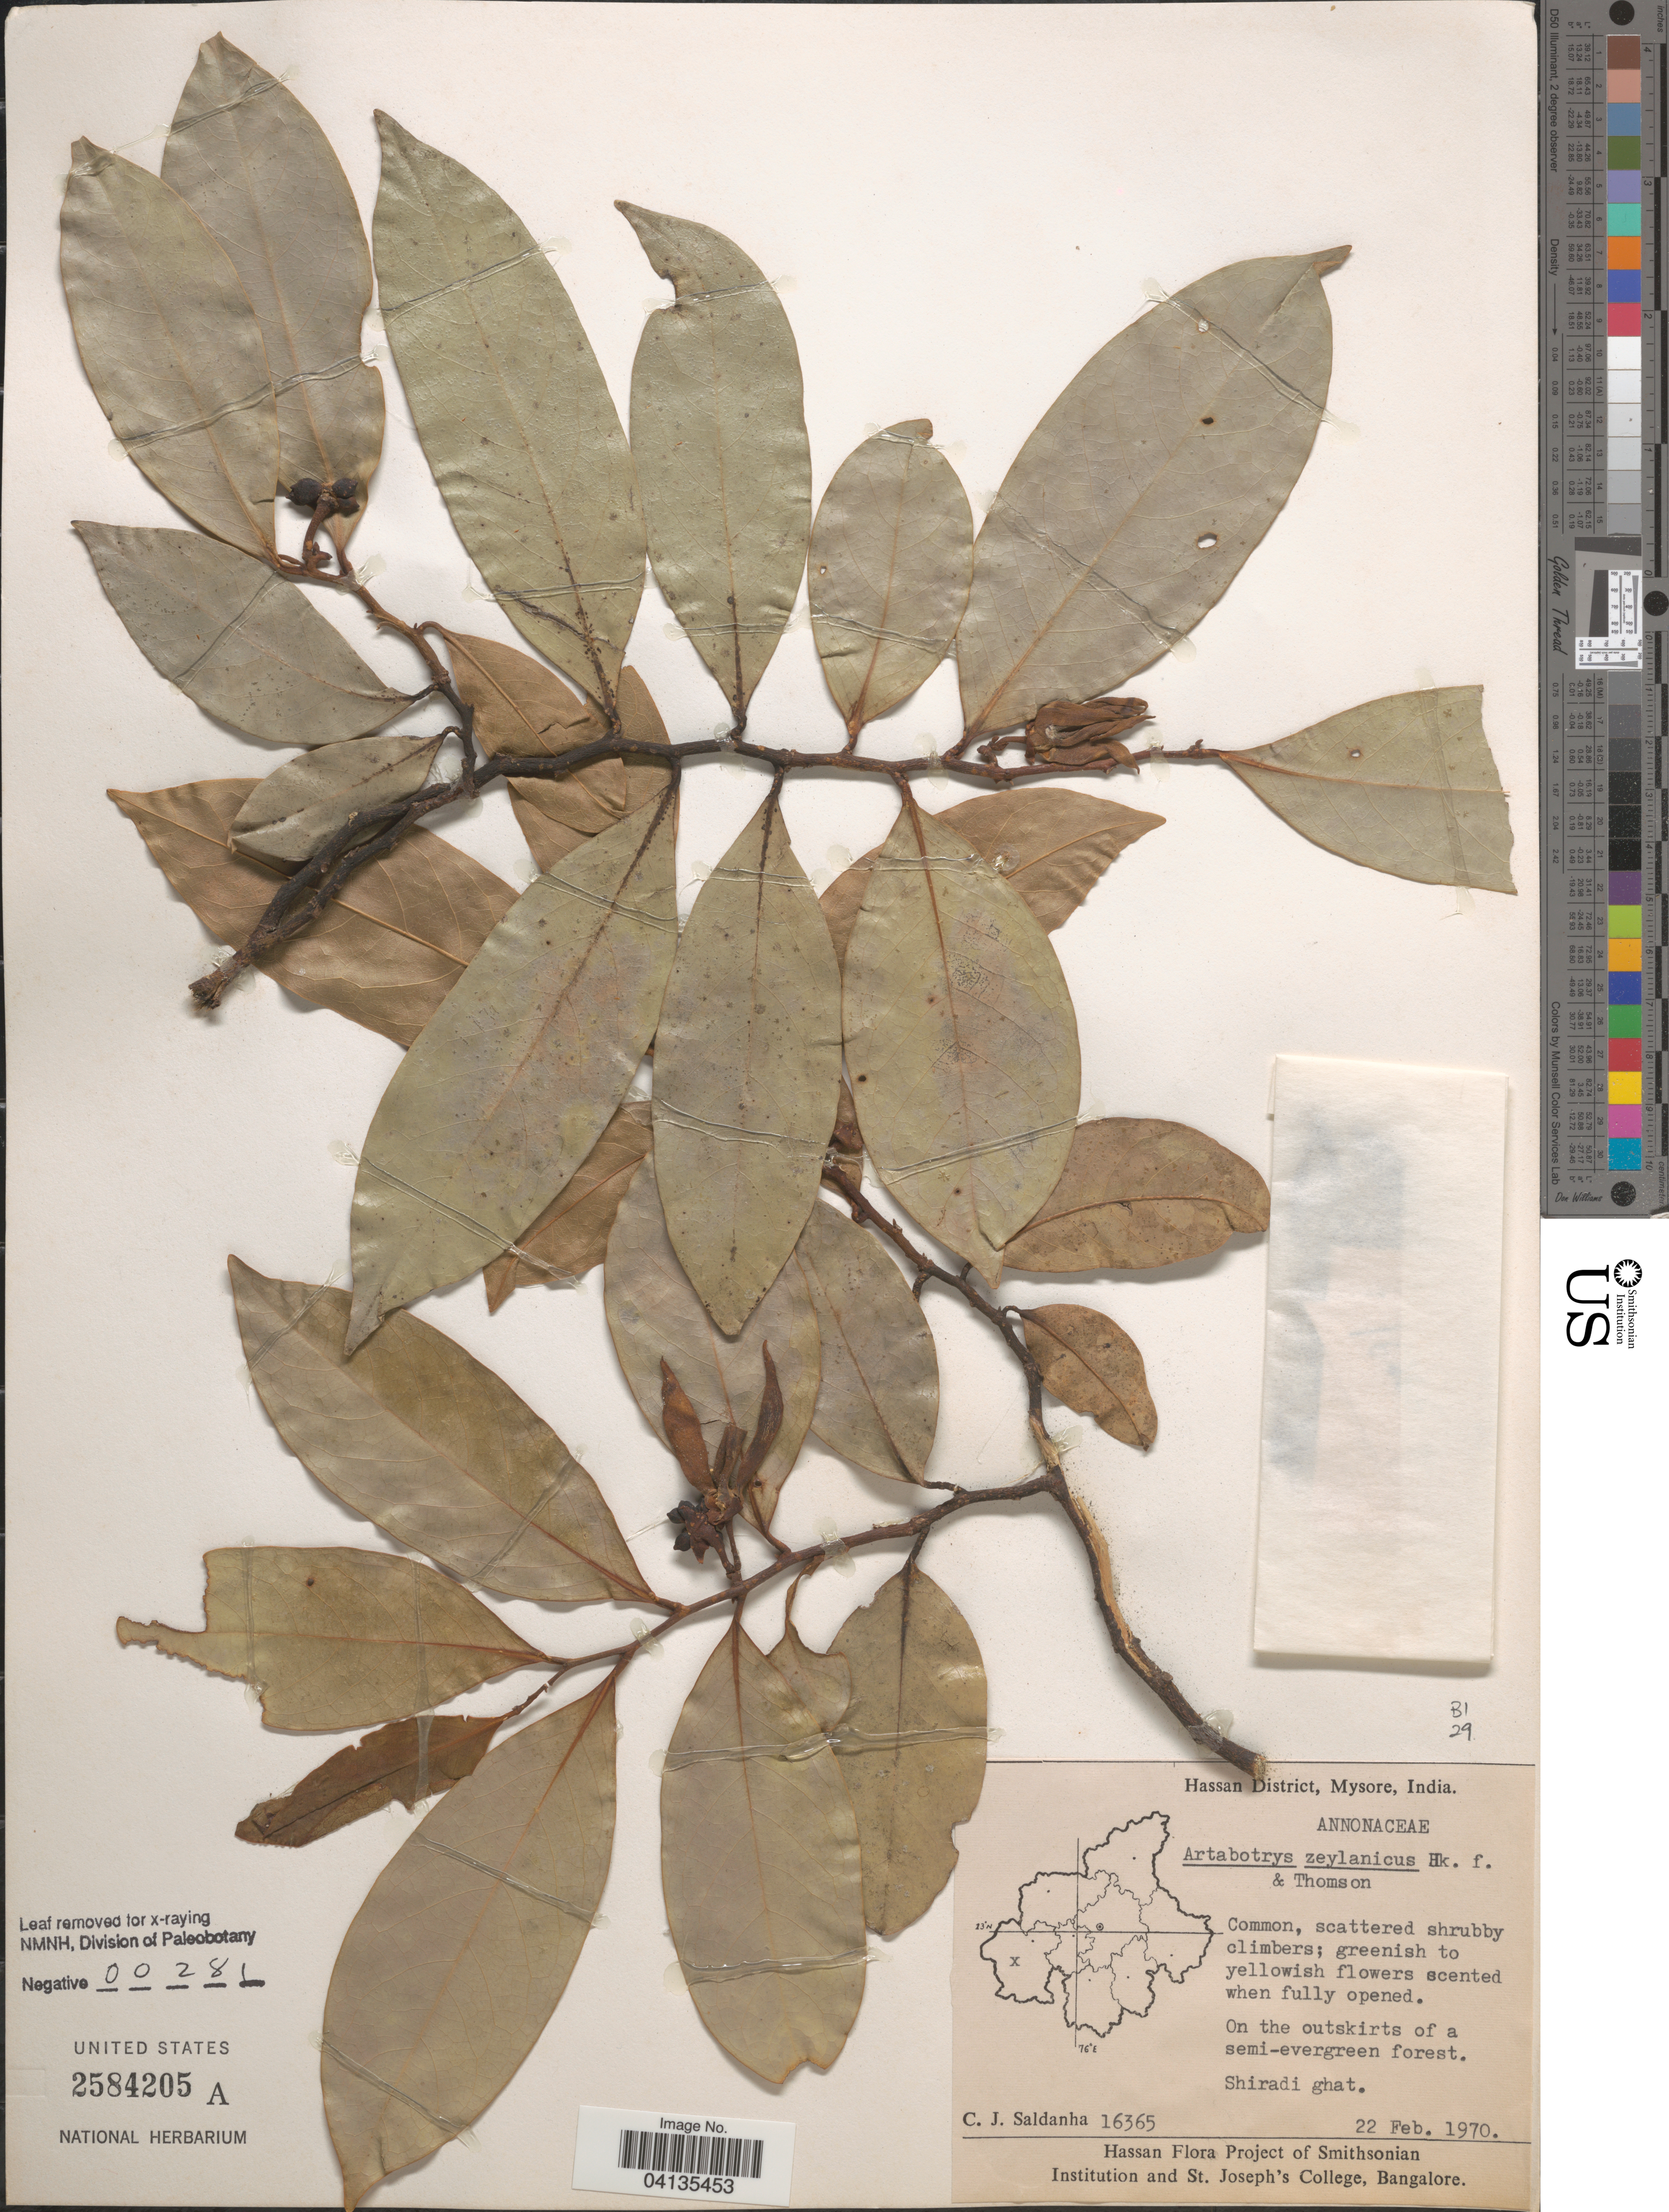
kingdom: Plantae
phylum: Tracheophyta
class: Magnoliopsida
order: Magnoliales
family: Annonaceae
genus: Artabotrys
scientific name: Artabotrys zeylanicus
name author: Hook. f. & Thomson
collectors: C. J. Saldanha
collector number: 16365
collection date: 1970-02-22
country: India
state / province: Karnataka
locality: Hassan District, Mysore. Shiradi ghat.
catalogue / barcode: US 2584205A